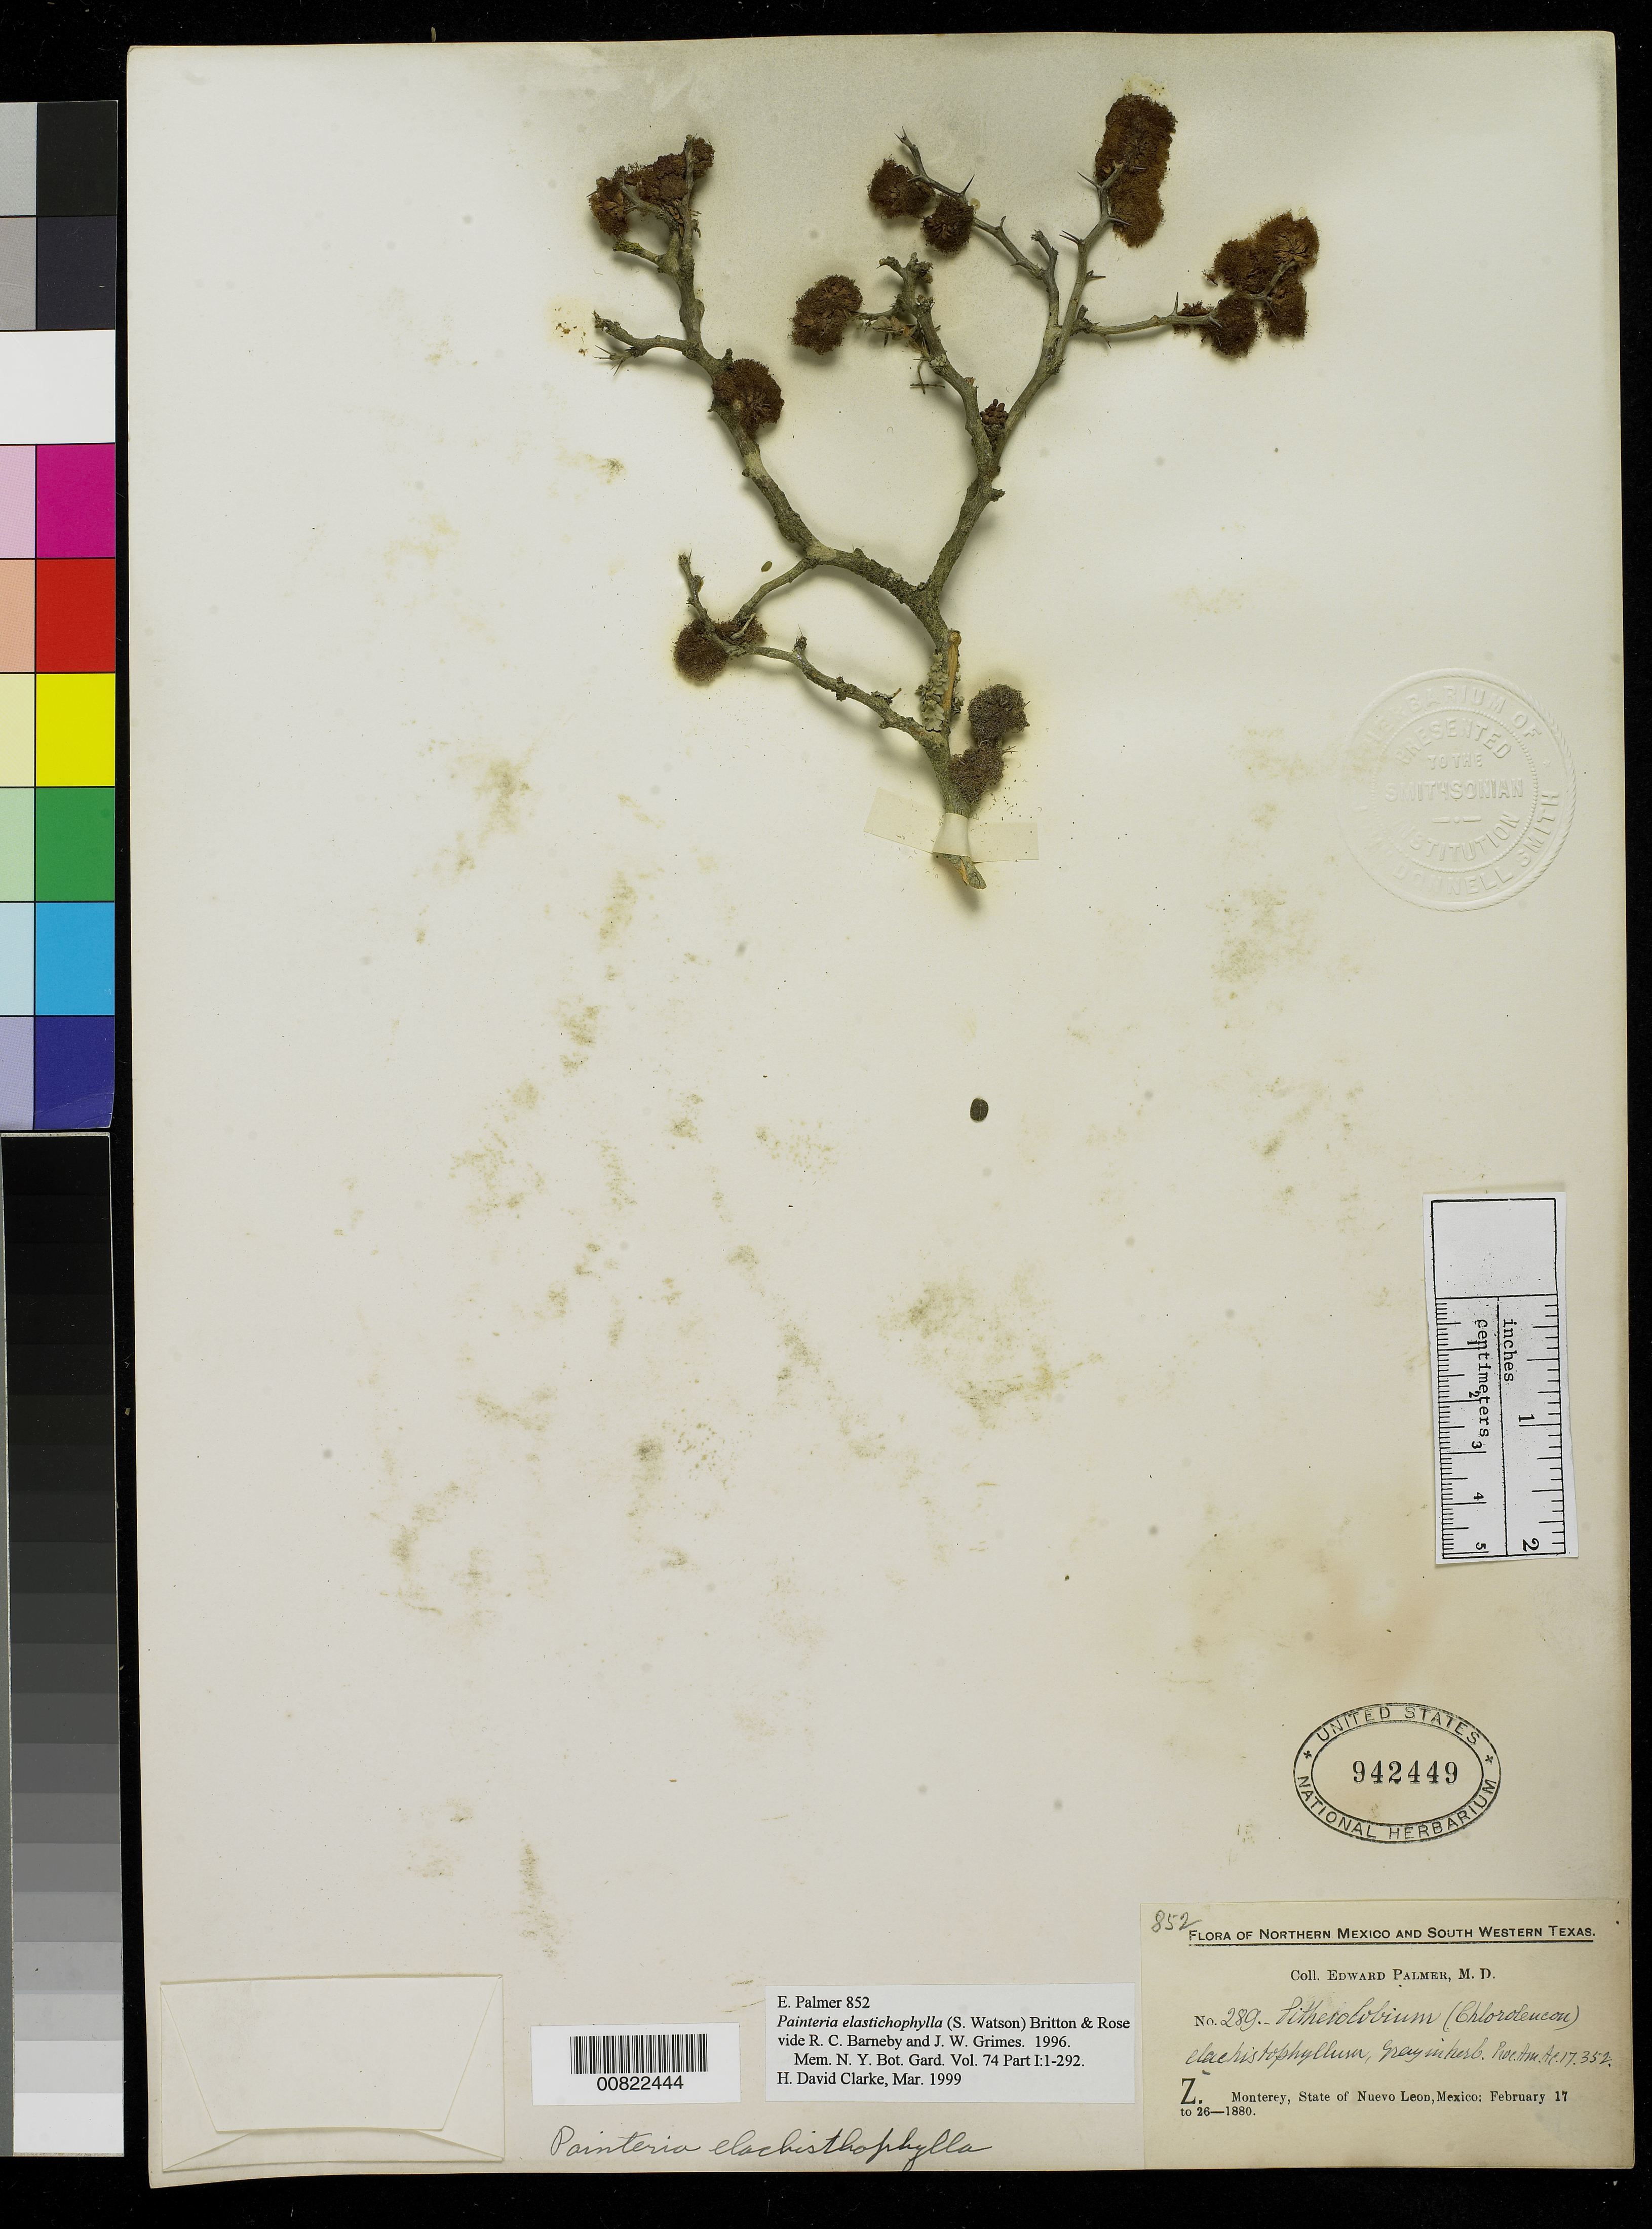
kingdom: Plantae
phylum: Tracheophyta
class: Magnoliopsida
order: Fabales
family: Fabaceae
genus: Painteria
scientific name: Painteria elachistophylla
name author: (A. Gray ex S. Watson) Britton & Rose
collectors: E. Palmer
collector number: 289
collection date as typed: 17 Feb 1880 to 26 Feb 1880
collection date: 1880-02-17/1880-02-26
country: Mexico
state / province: Nuevo León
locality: Z. Monterrey, Nuevo León.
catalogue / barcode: US 942449